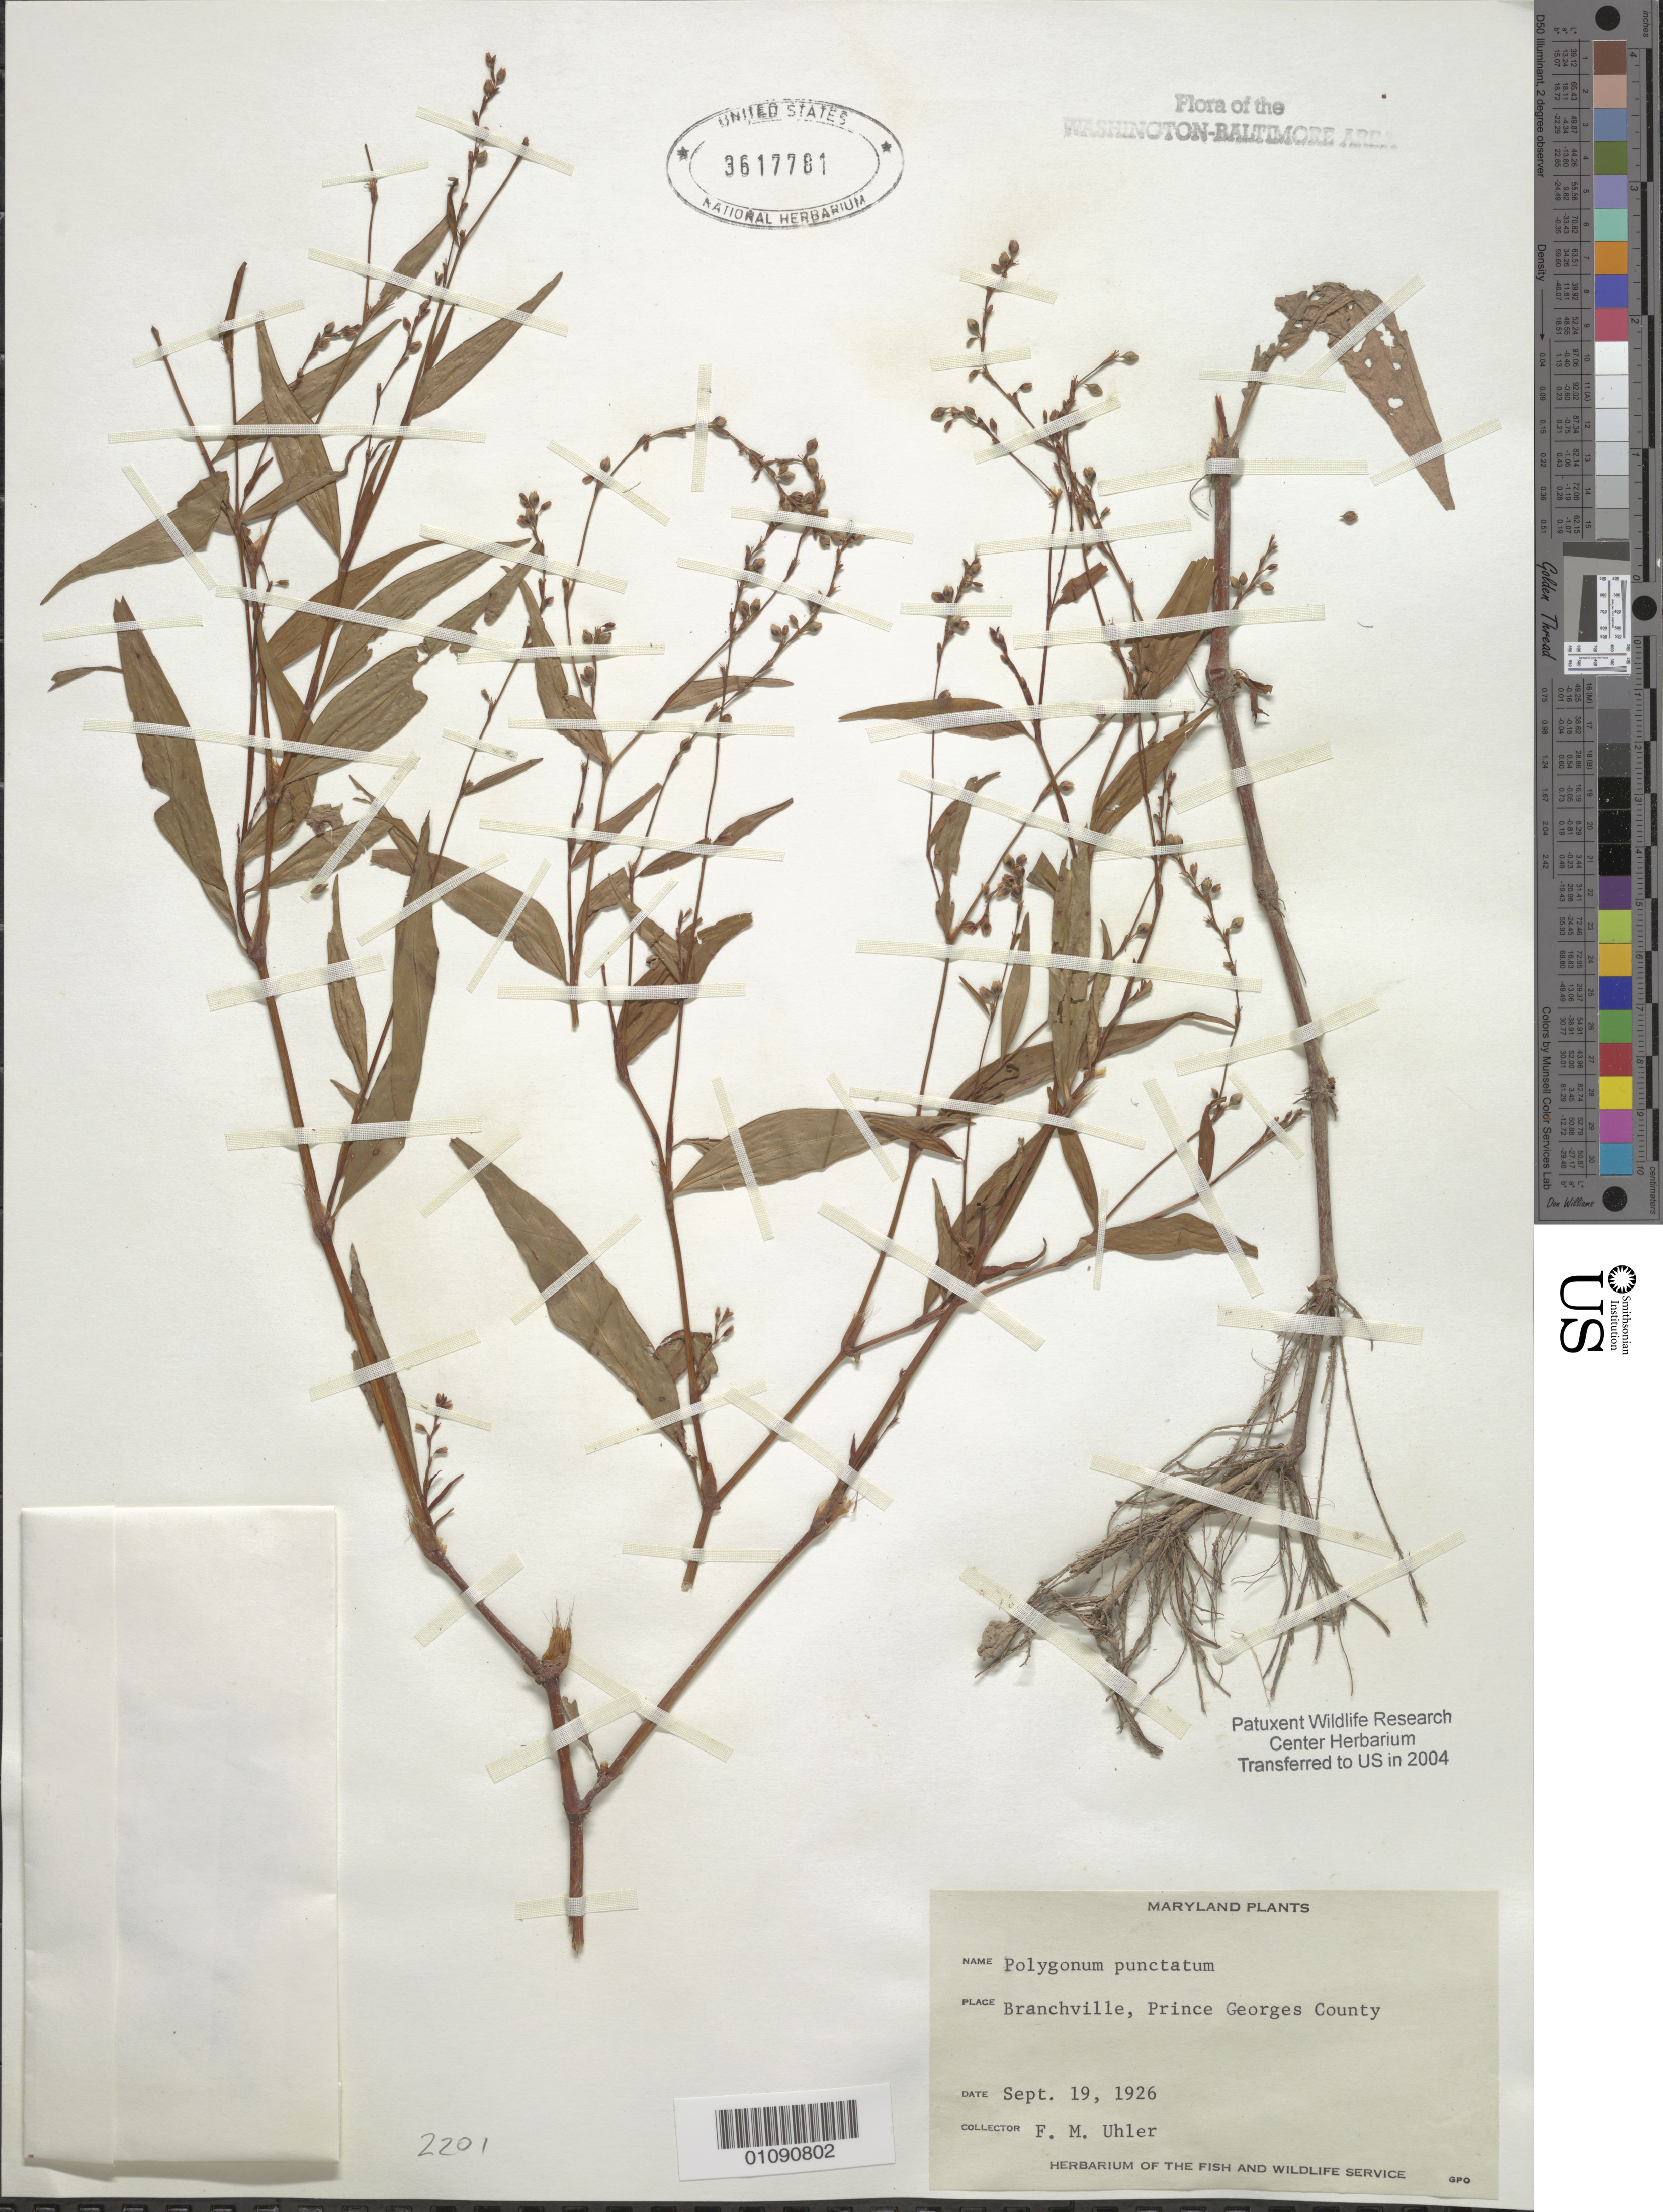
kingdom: Plantae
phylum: Tracheophyta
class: Magnoliopsida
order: Caryophyllales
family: Polygonaceae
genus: Persicaria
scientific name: Persicaria punctata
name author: (Elliott) Small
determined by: Atha, D. E.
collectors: F. M. Uhler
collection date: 1926-09-19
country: United States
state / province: Maryland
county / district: Prince George's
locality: Branchville.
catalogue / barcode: US 3617781